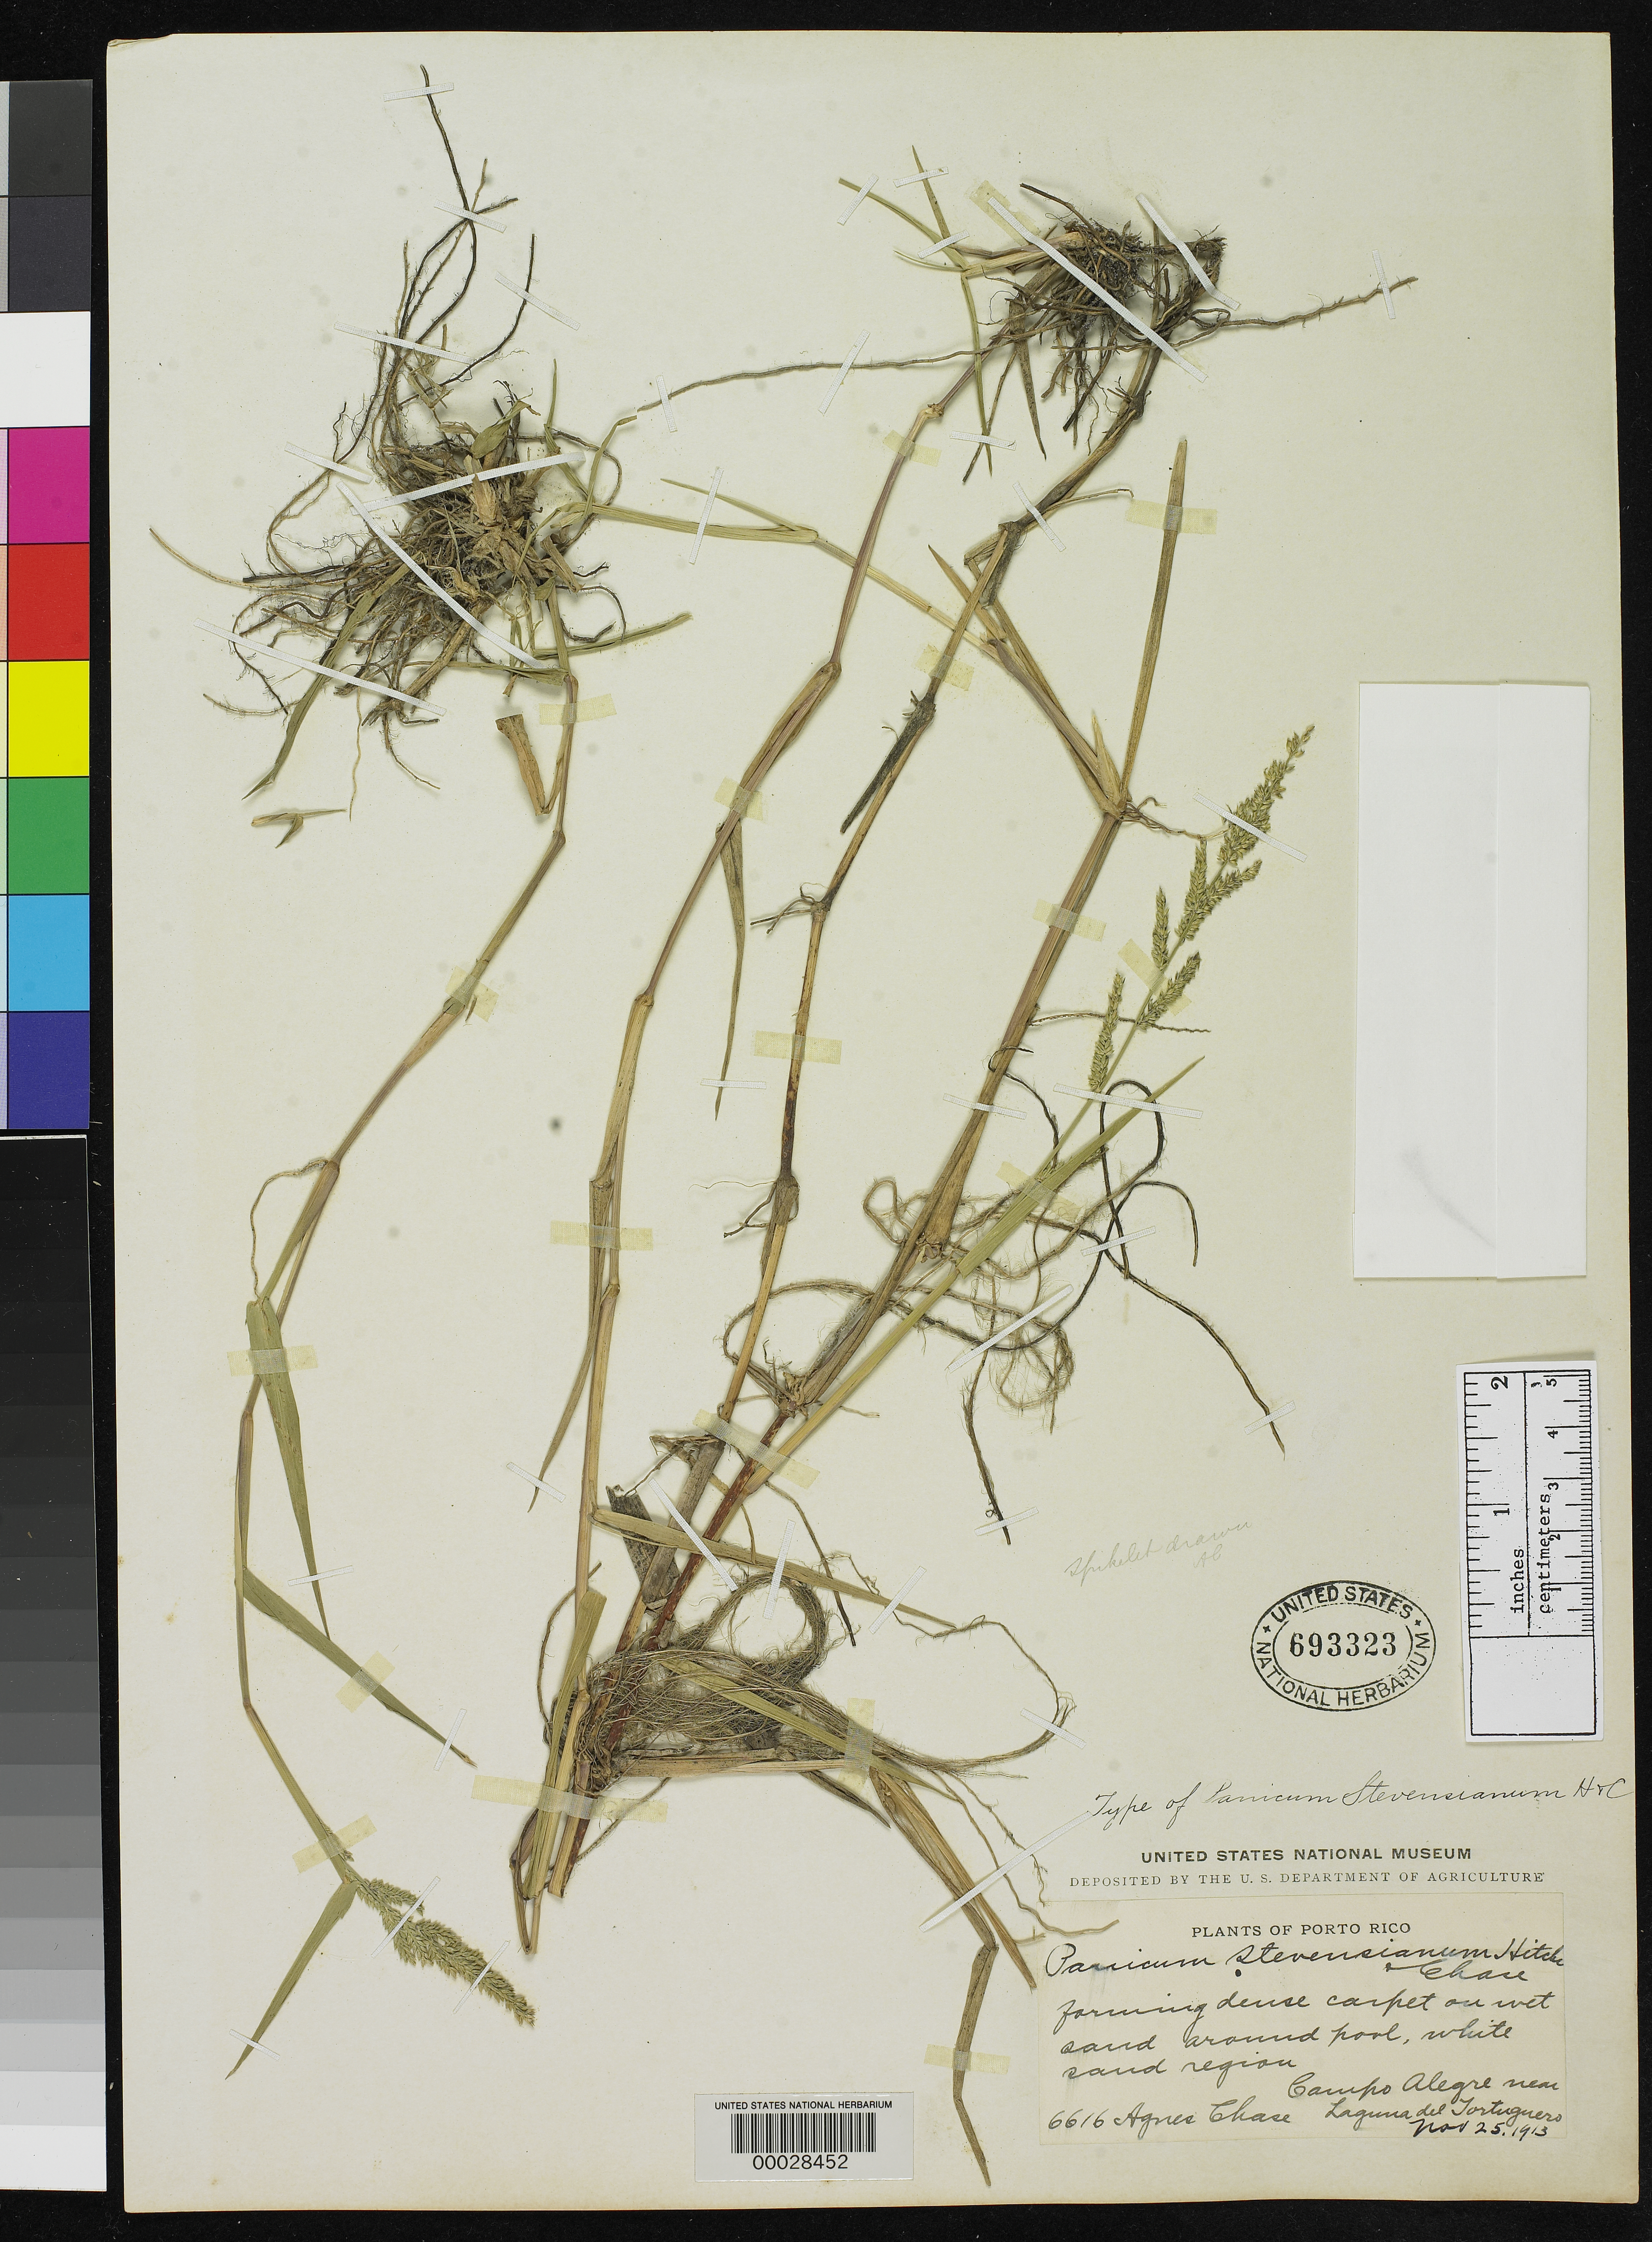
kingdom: Plantae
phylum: Tracheophyta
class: Liliopsida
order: Poales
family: Poaceae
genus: Panicum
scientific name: Panicum stevensianum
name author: Hitchc. & Chase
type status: Holotype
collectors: A. Chase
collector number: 6616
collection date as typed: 25 Nov 1913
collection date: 1913-11-25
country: Puerto Rico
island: Greater Antilles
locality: Campo Alegre near Laguna del Tortuguero.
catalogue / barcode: US 693323